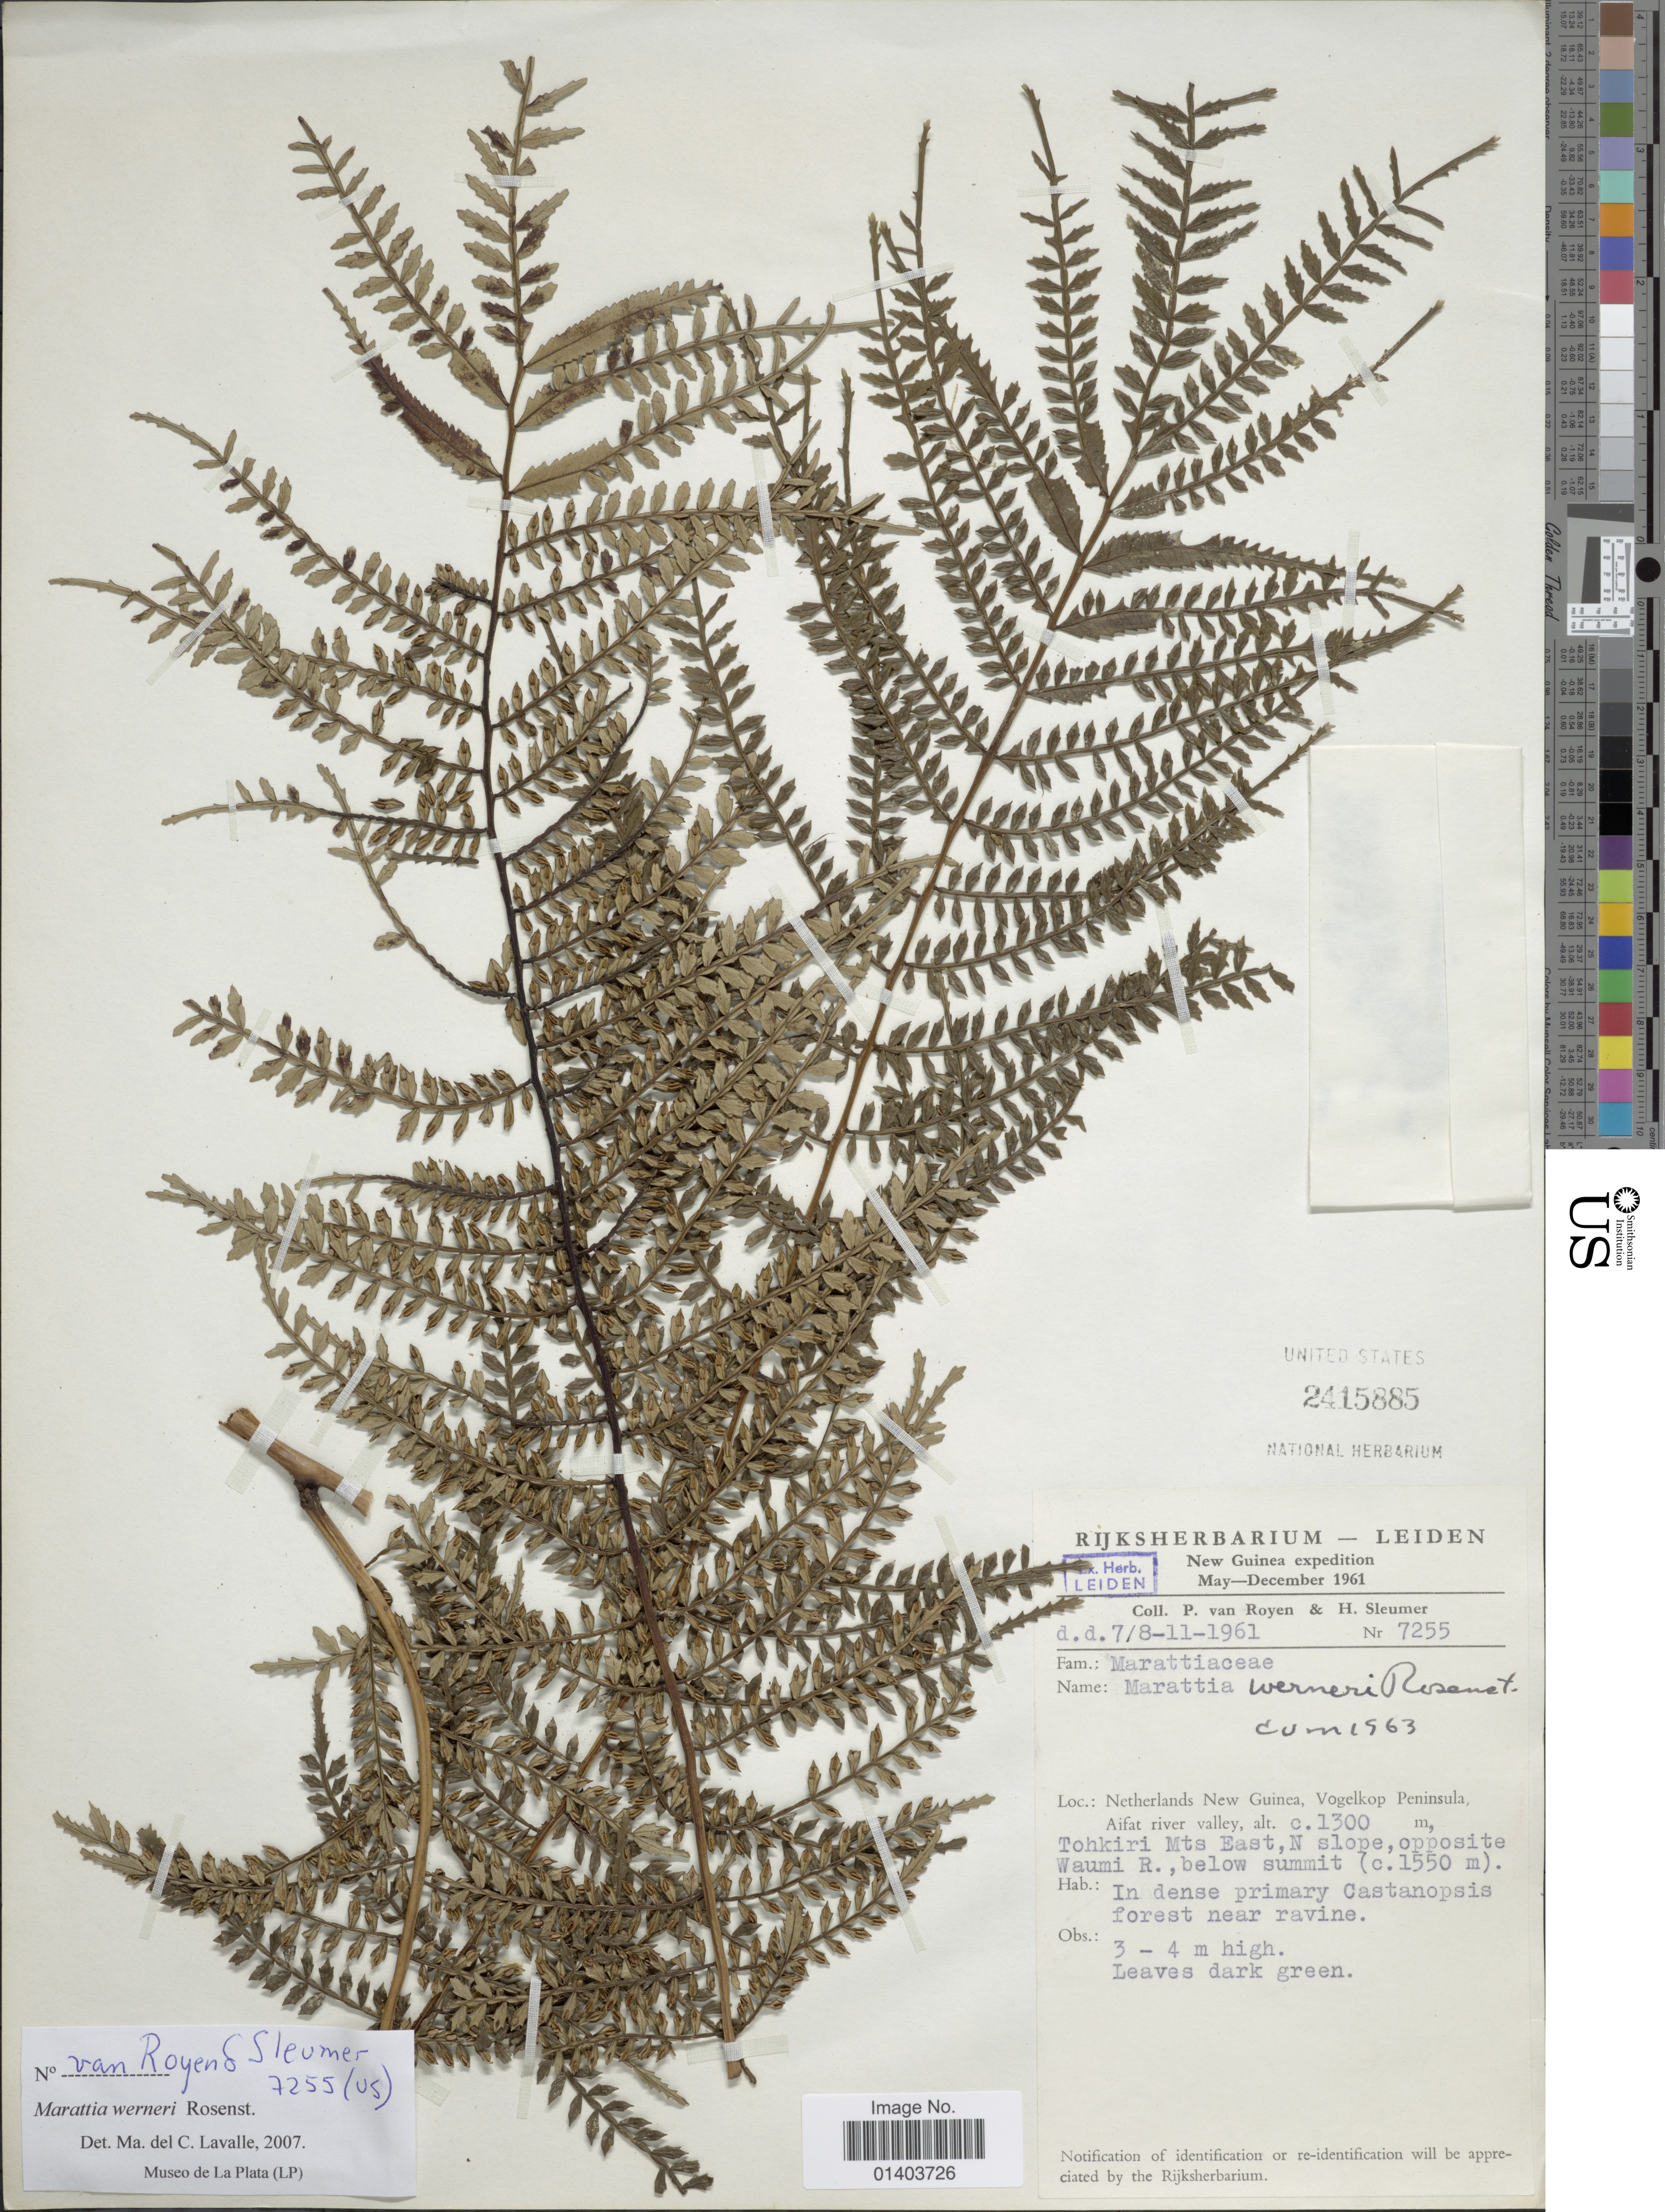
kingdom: Plantae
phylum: Tracheophyta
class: Polypodiopsida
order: Marattiales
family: Marattiaceae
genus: Ptisana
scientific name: Ptisana melanesica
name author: (Kuhn) Murdock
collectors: P. van Royen & H. O. Sleumer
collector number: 7255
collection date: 1961-11-07/1961-11-08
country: Indonesia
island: New Guinea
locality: Netherlands New Guinea, Vogelkop Peninsula, Aifat river valley, Tohkiri Mts East, N slope, opposite Waumi R., below summit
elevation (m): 1550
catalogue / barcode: US 2415885